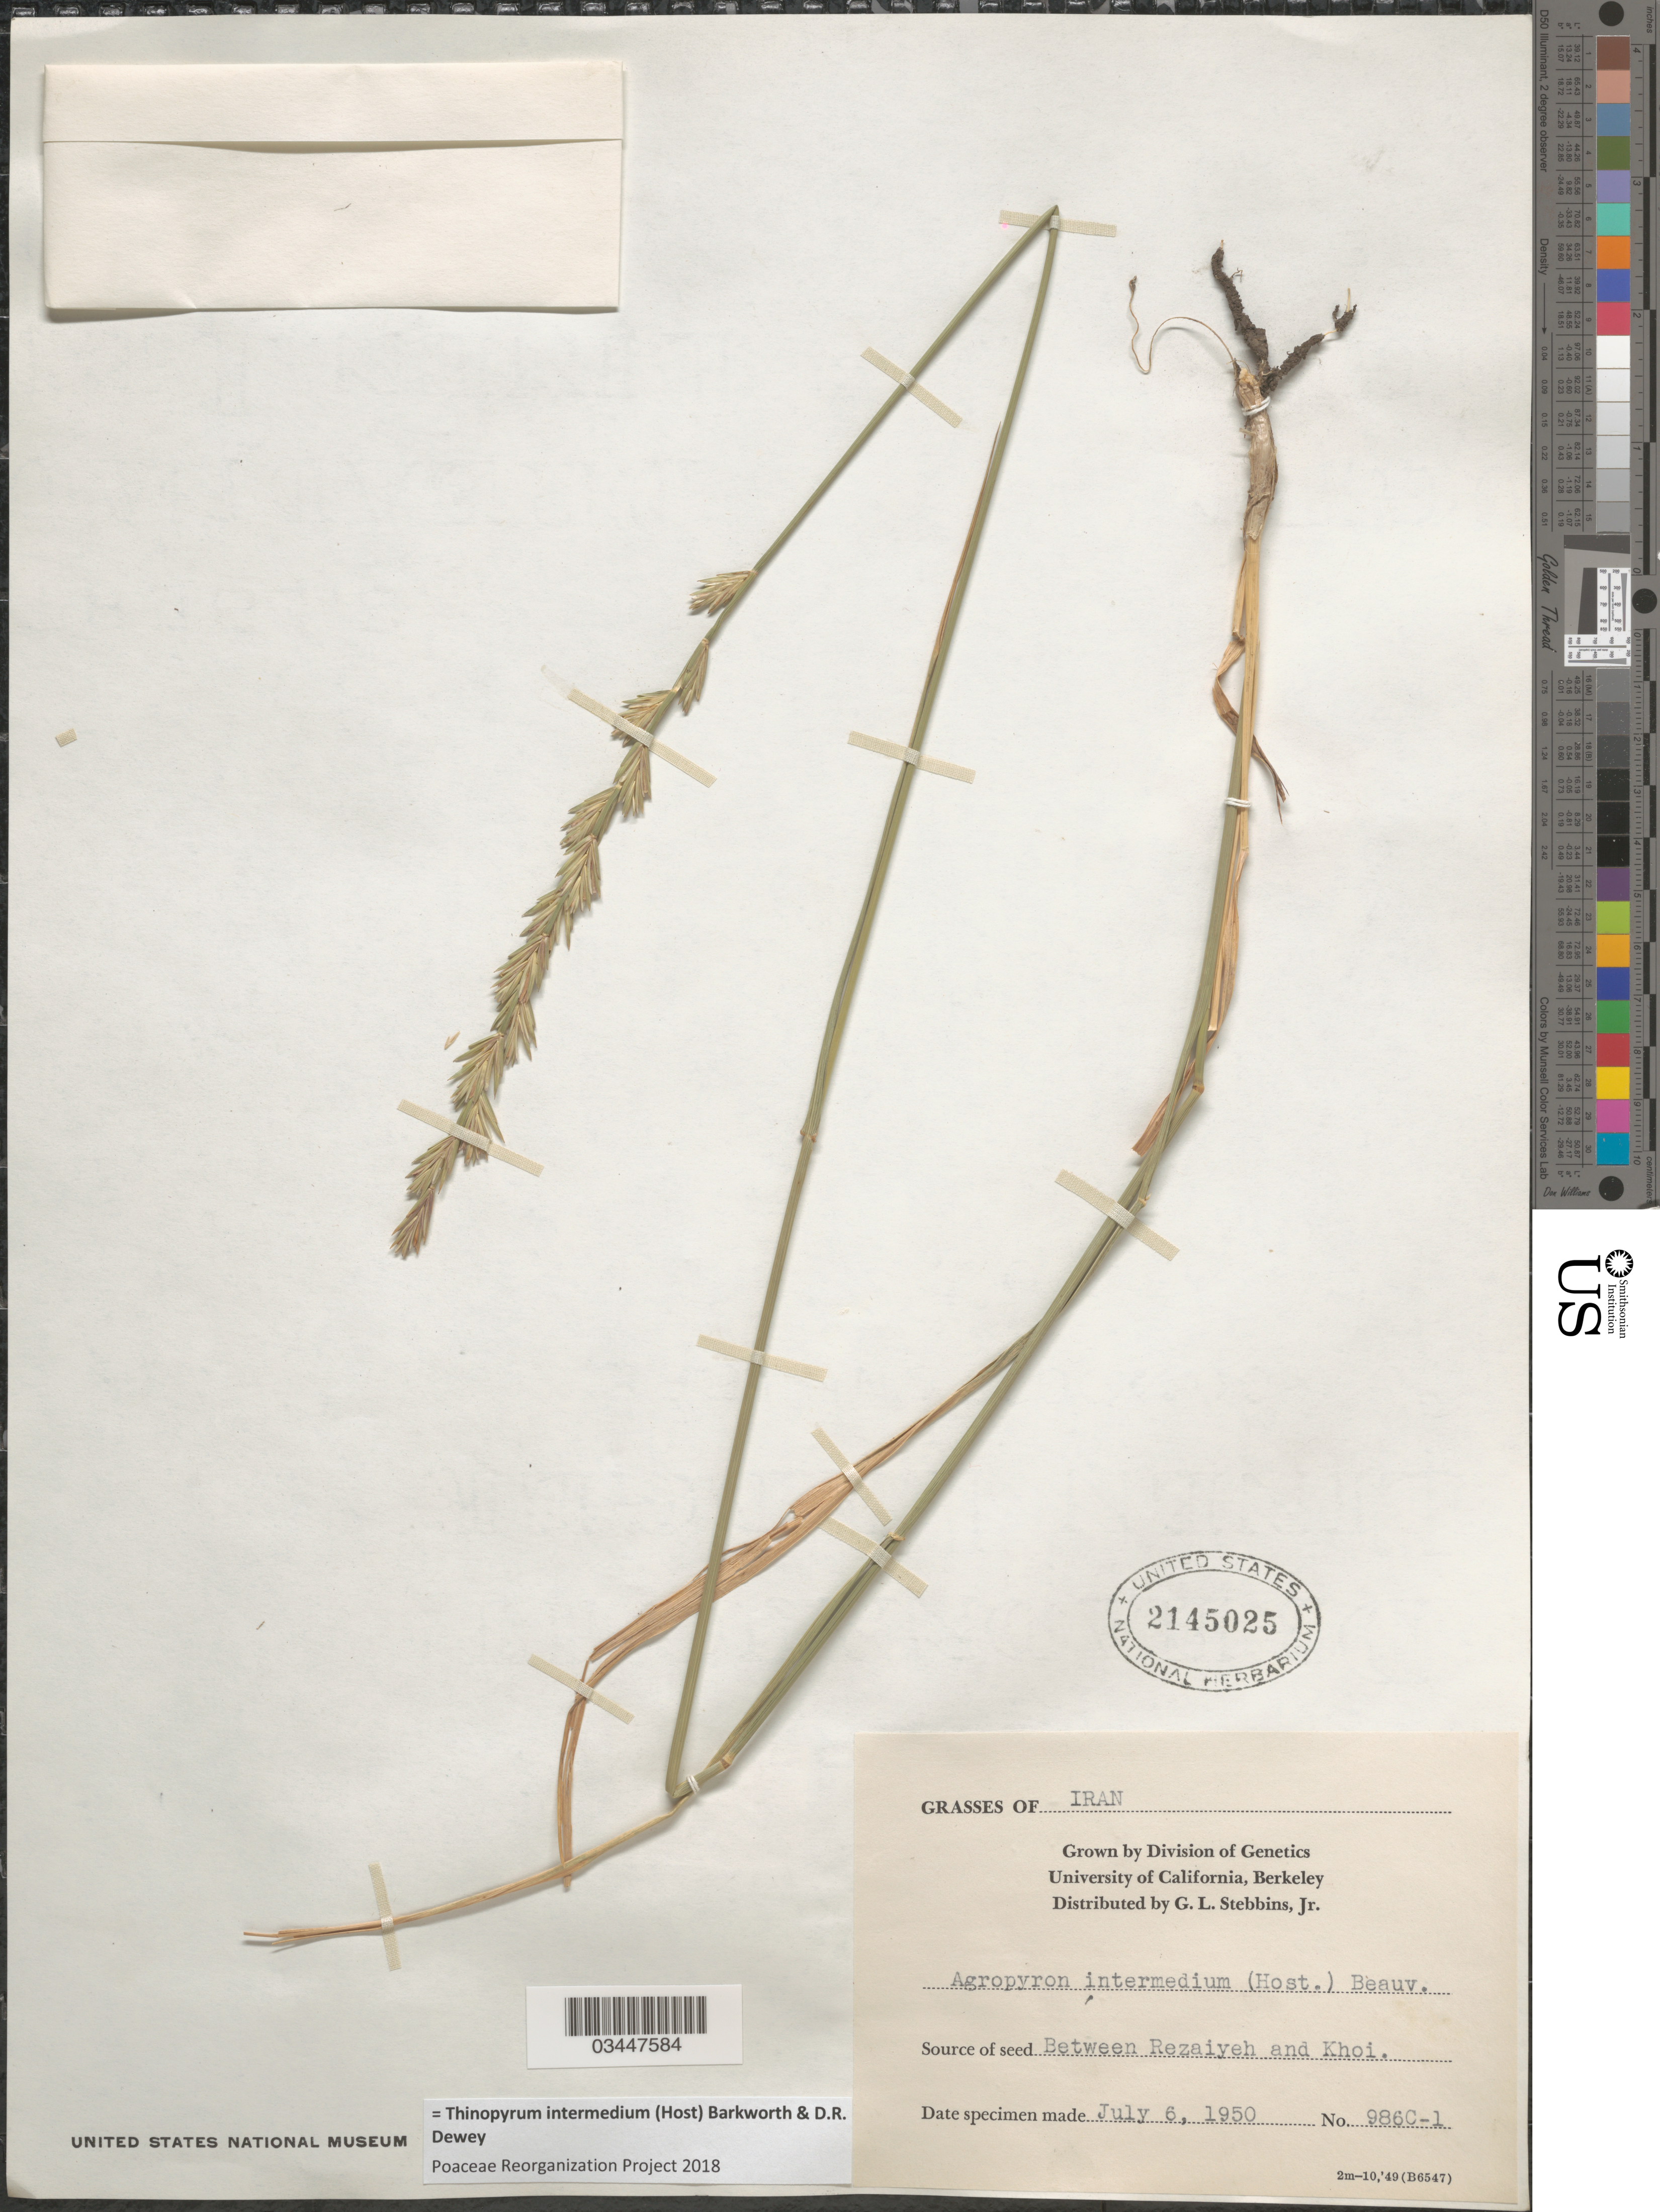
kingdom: Plantae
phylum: Tracheophyta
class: Liliopsida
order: Poales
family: Poaceae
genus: Thinopyrum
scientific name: Thinopyrum intermedium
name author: (Host) Barkworth & Dewey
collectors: G. L. Stebbins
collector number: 986C-1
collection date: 1950-07-06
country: United States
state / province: California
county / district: Alameda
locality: University of California, Berkeley.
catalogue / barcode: US 2145025